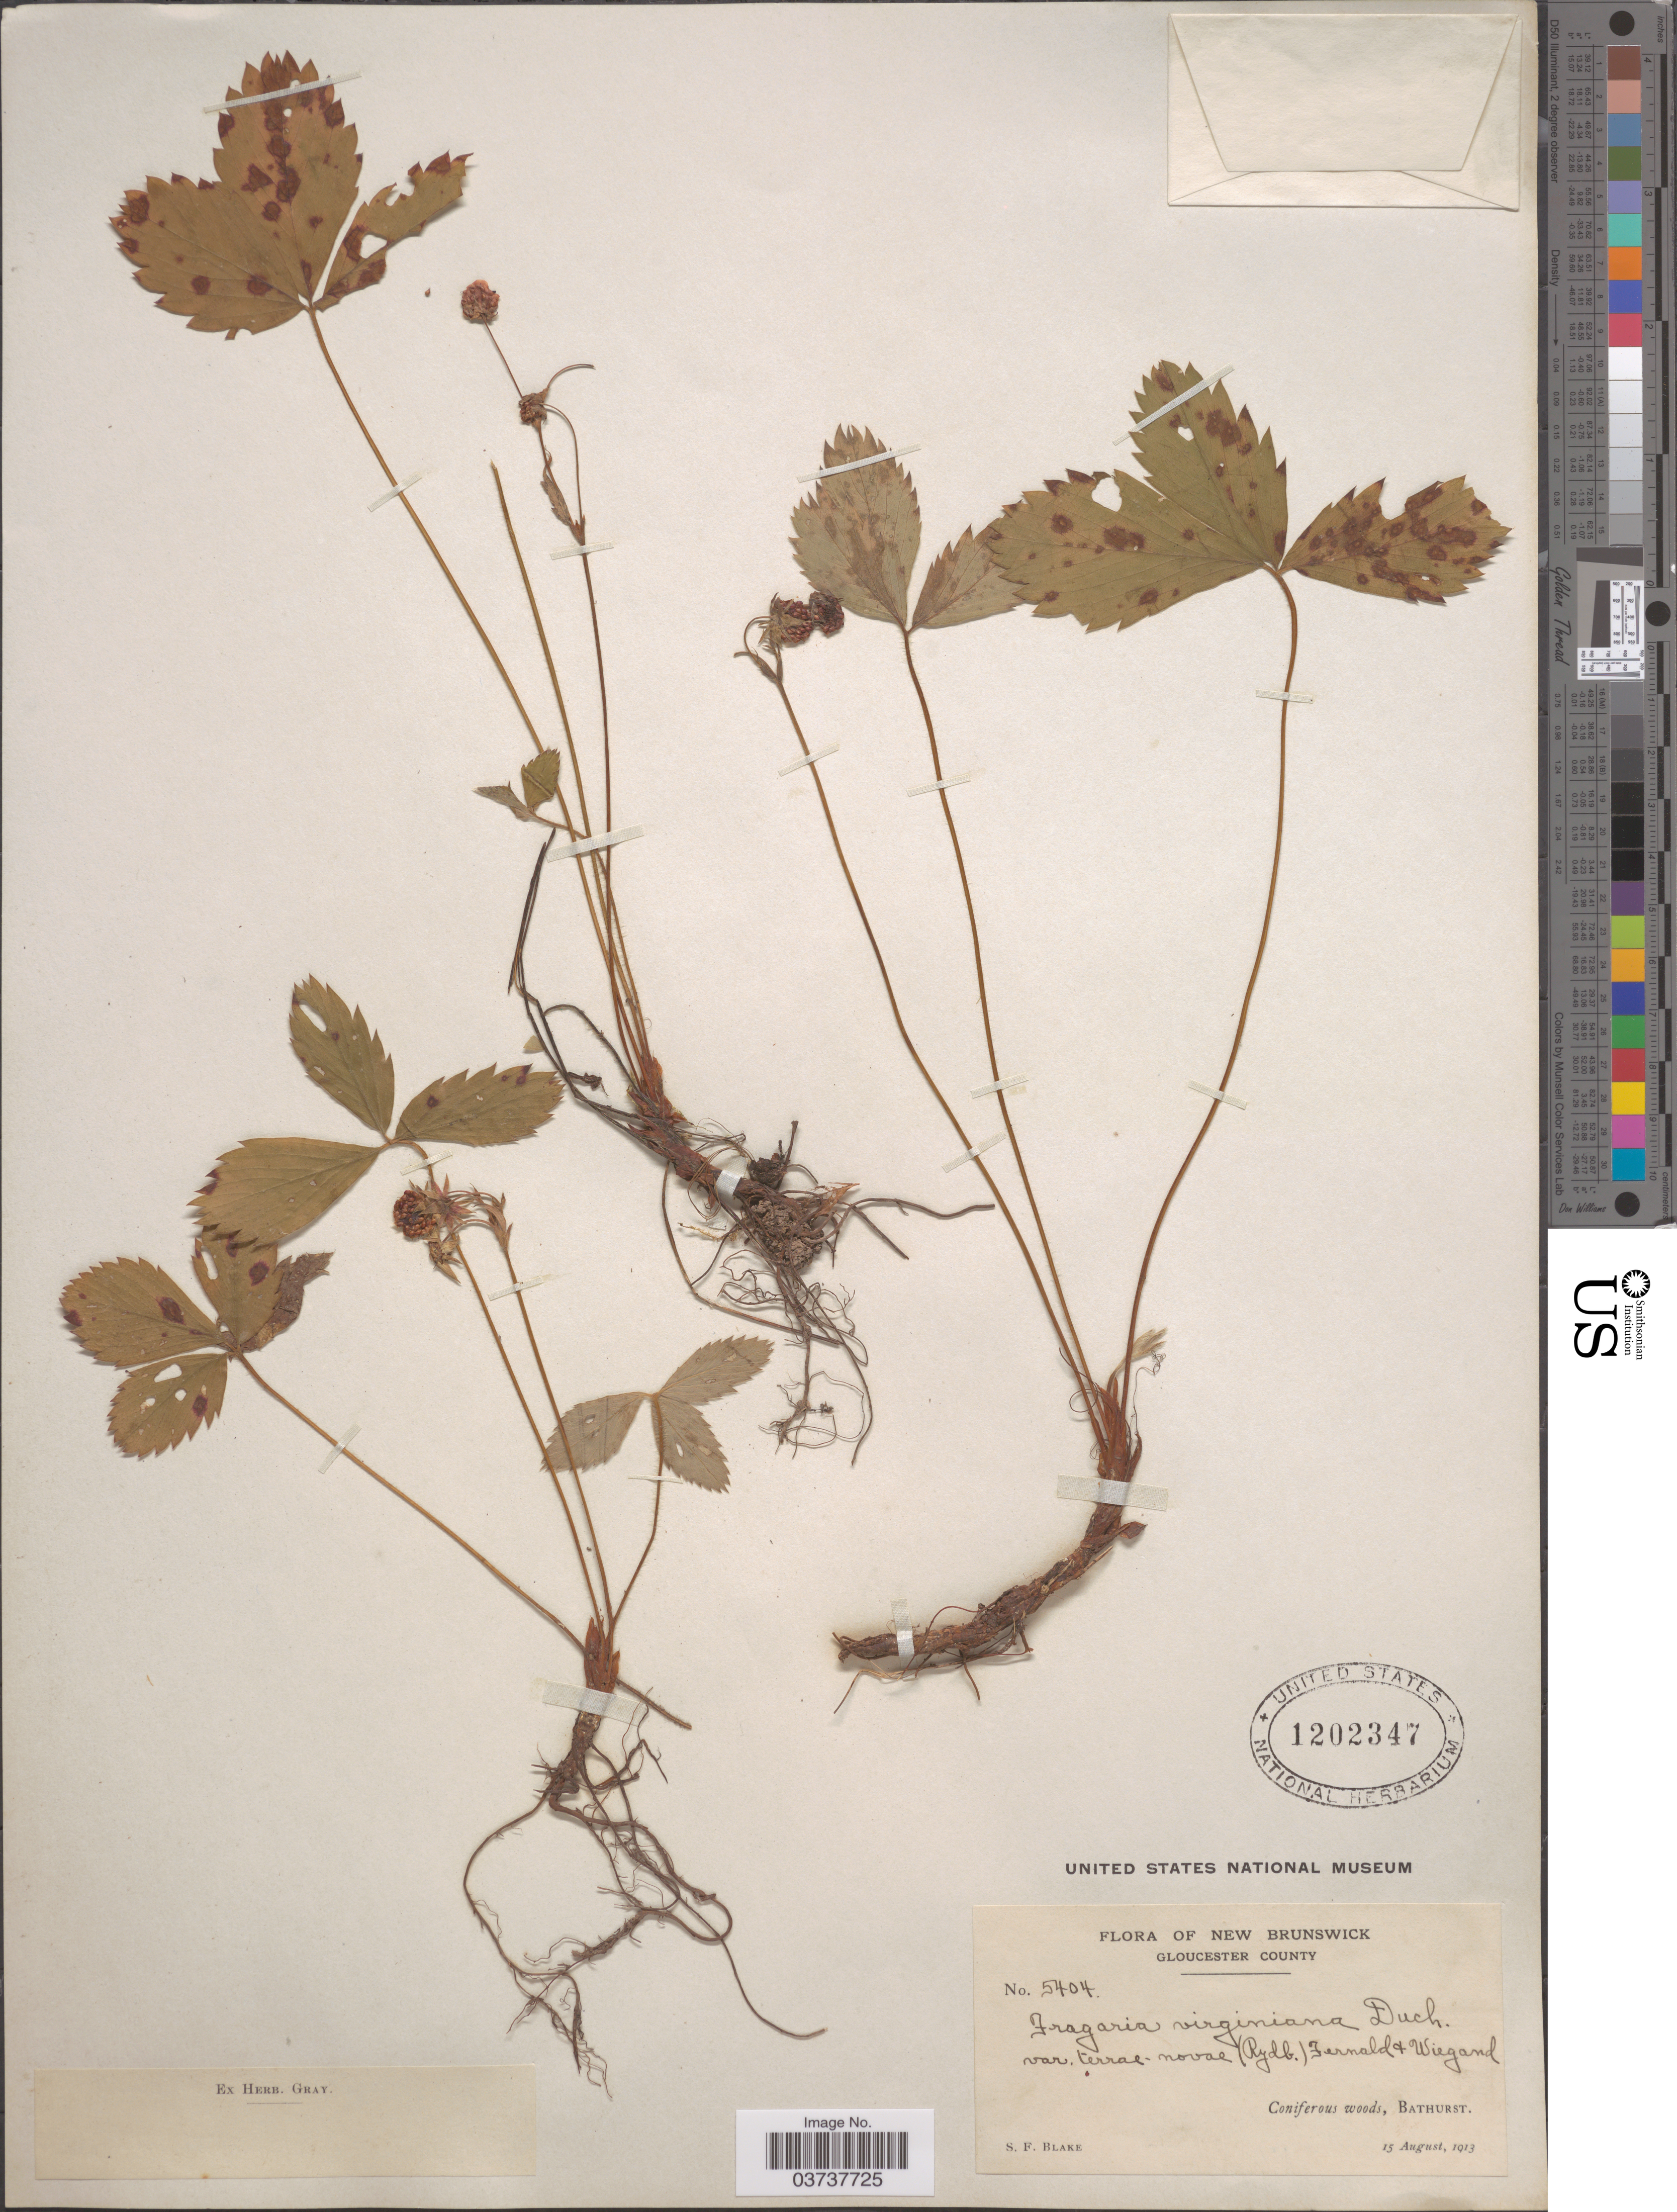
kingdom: Plantae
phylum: Tracheophyta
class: Magnoliopsida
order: Rosales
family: Rosaceae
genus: Fragaria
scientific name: Fragaria virginiana subsp. glauca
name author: (S. Watson) Staudt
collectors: S. Blake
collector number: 5404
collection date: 1913-08-15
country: Canada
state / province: New Brunswick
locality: Gloucester County. Bathurst.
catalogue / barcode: US 1202347